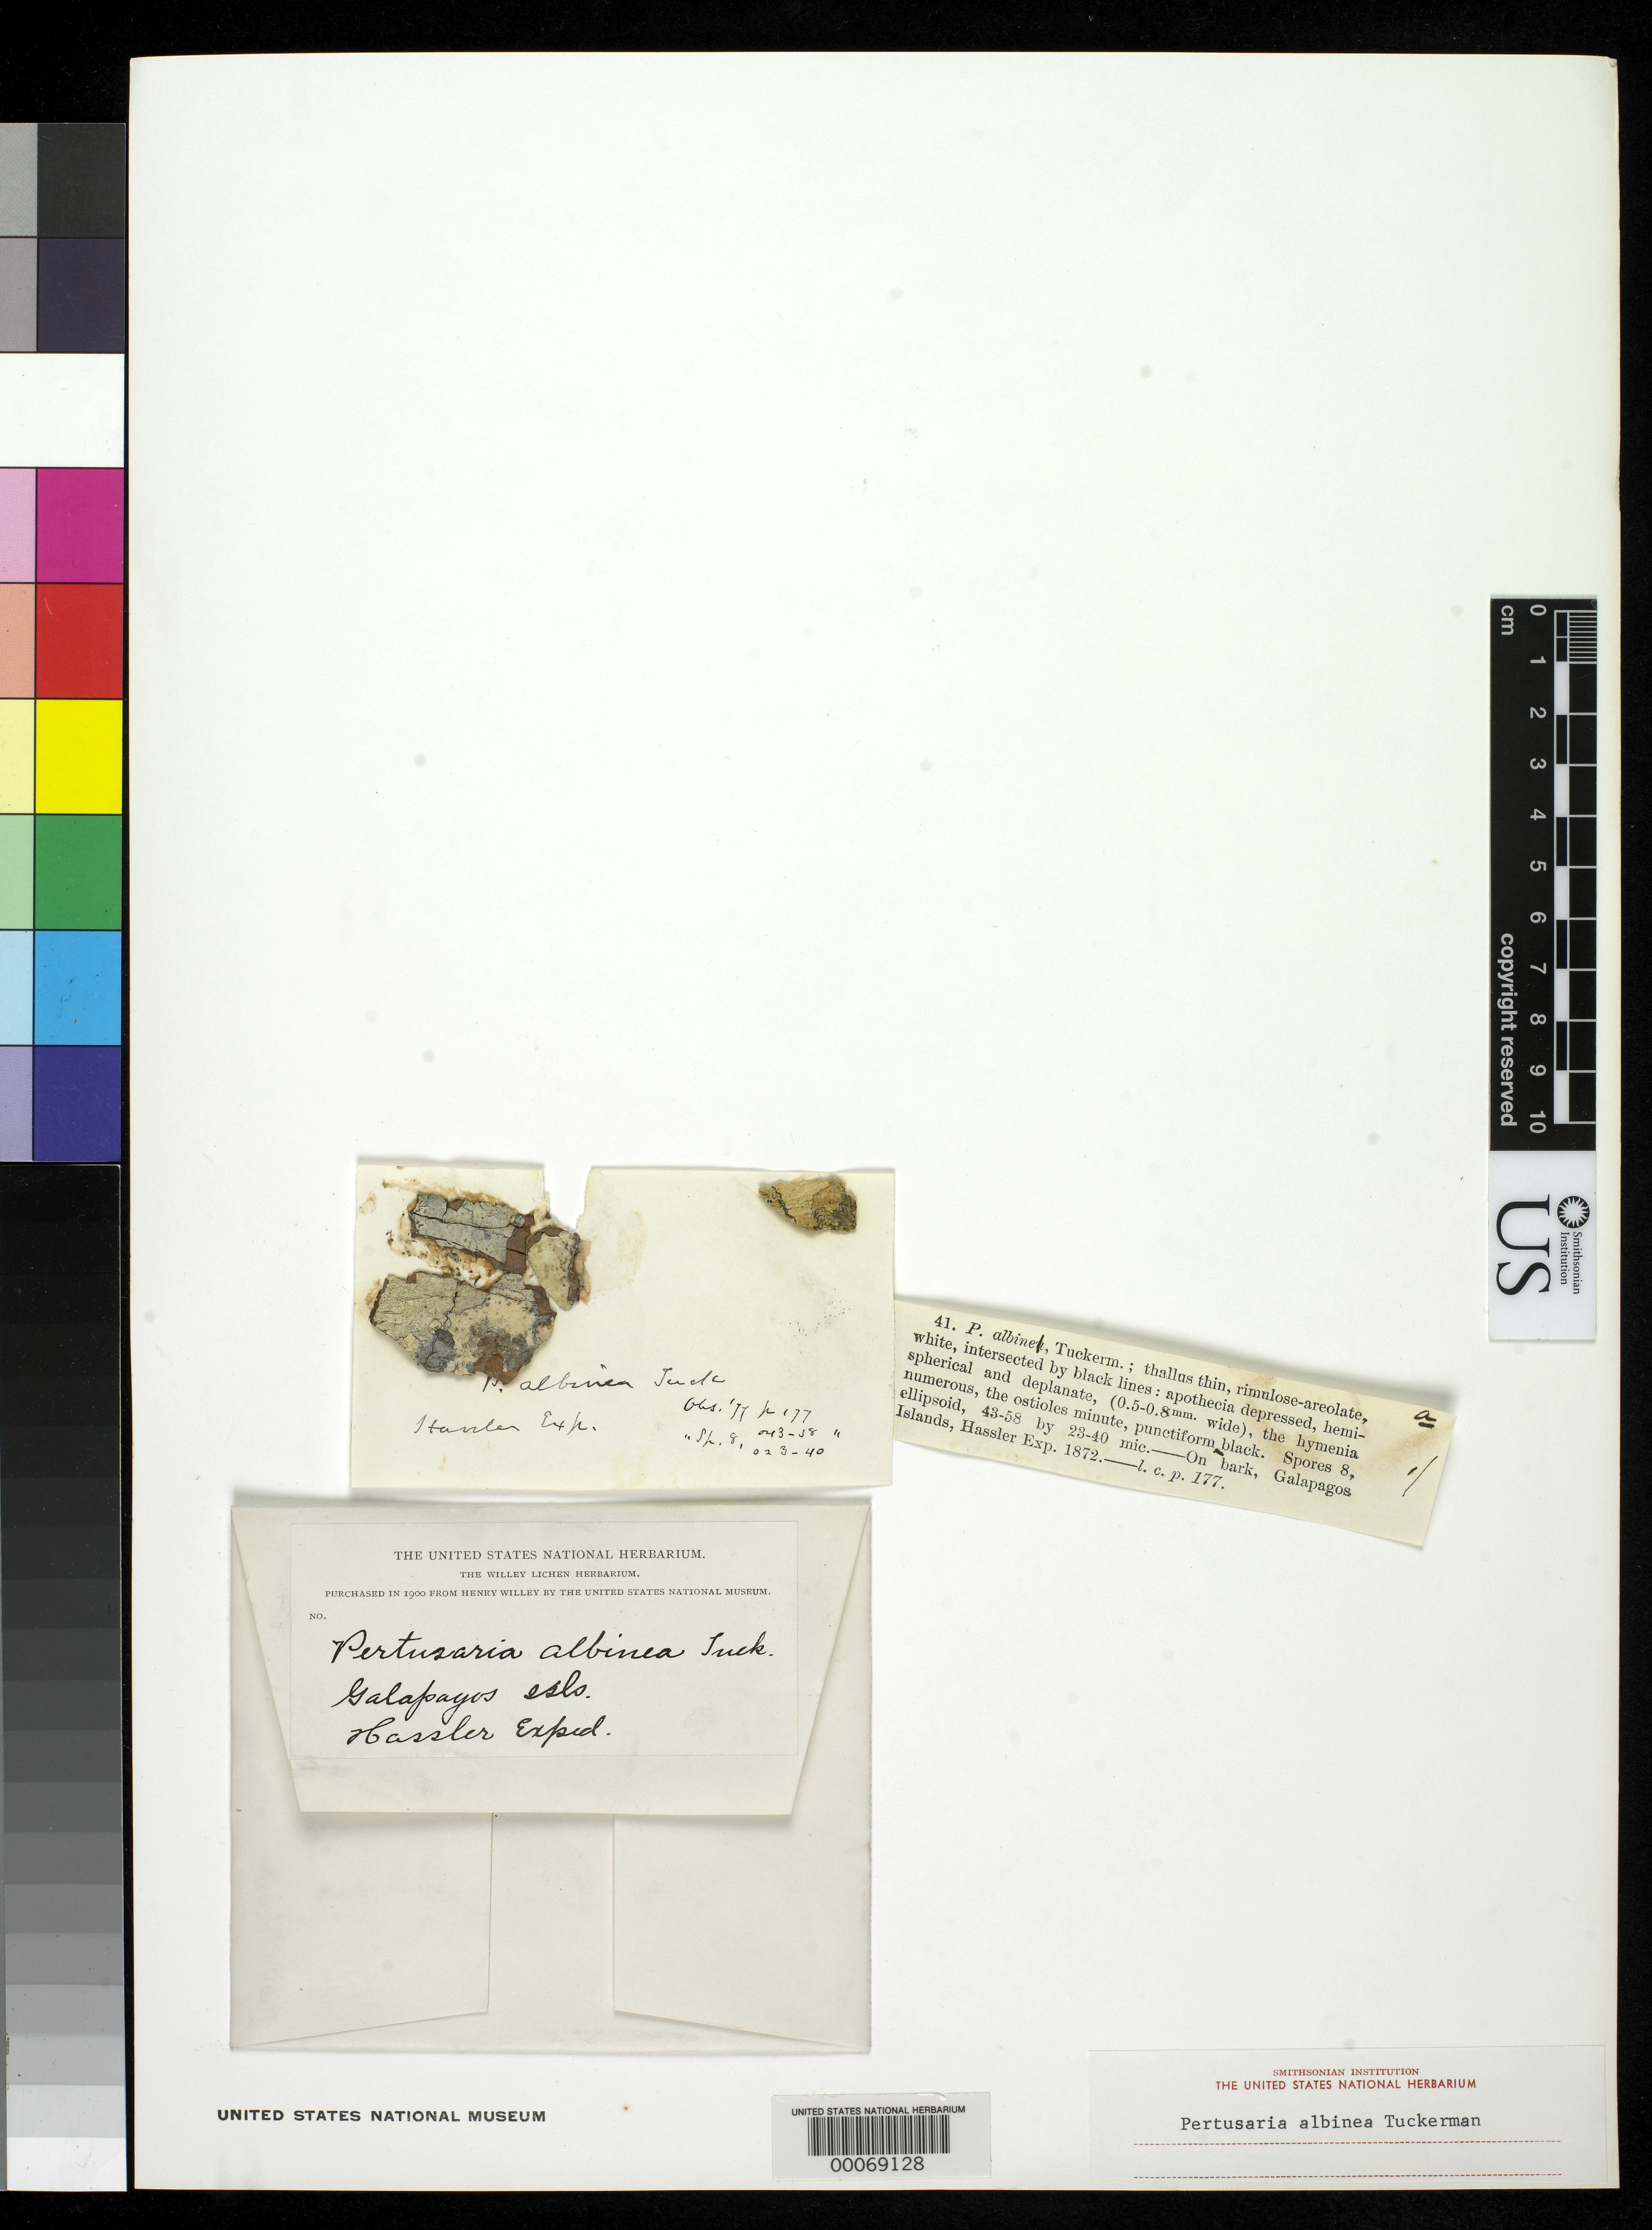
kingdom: Fungi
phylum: Ascomycota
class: Lecanoromycetes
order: Pertusariales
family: Pertusariaceae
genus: Pertusaria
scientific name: Pertusaria albinea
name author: Tuck.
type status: Isotype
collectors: Hassler Exped.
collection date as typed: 1872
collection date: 1872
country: Ecuador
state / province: Colón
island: Galápagos Is.